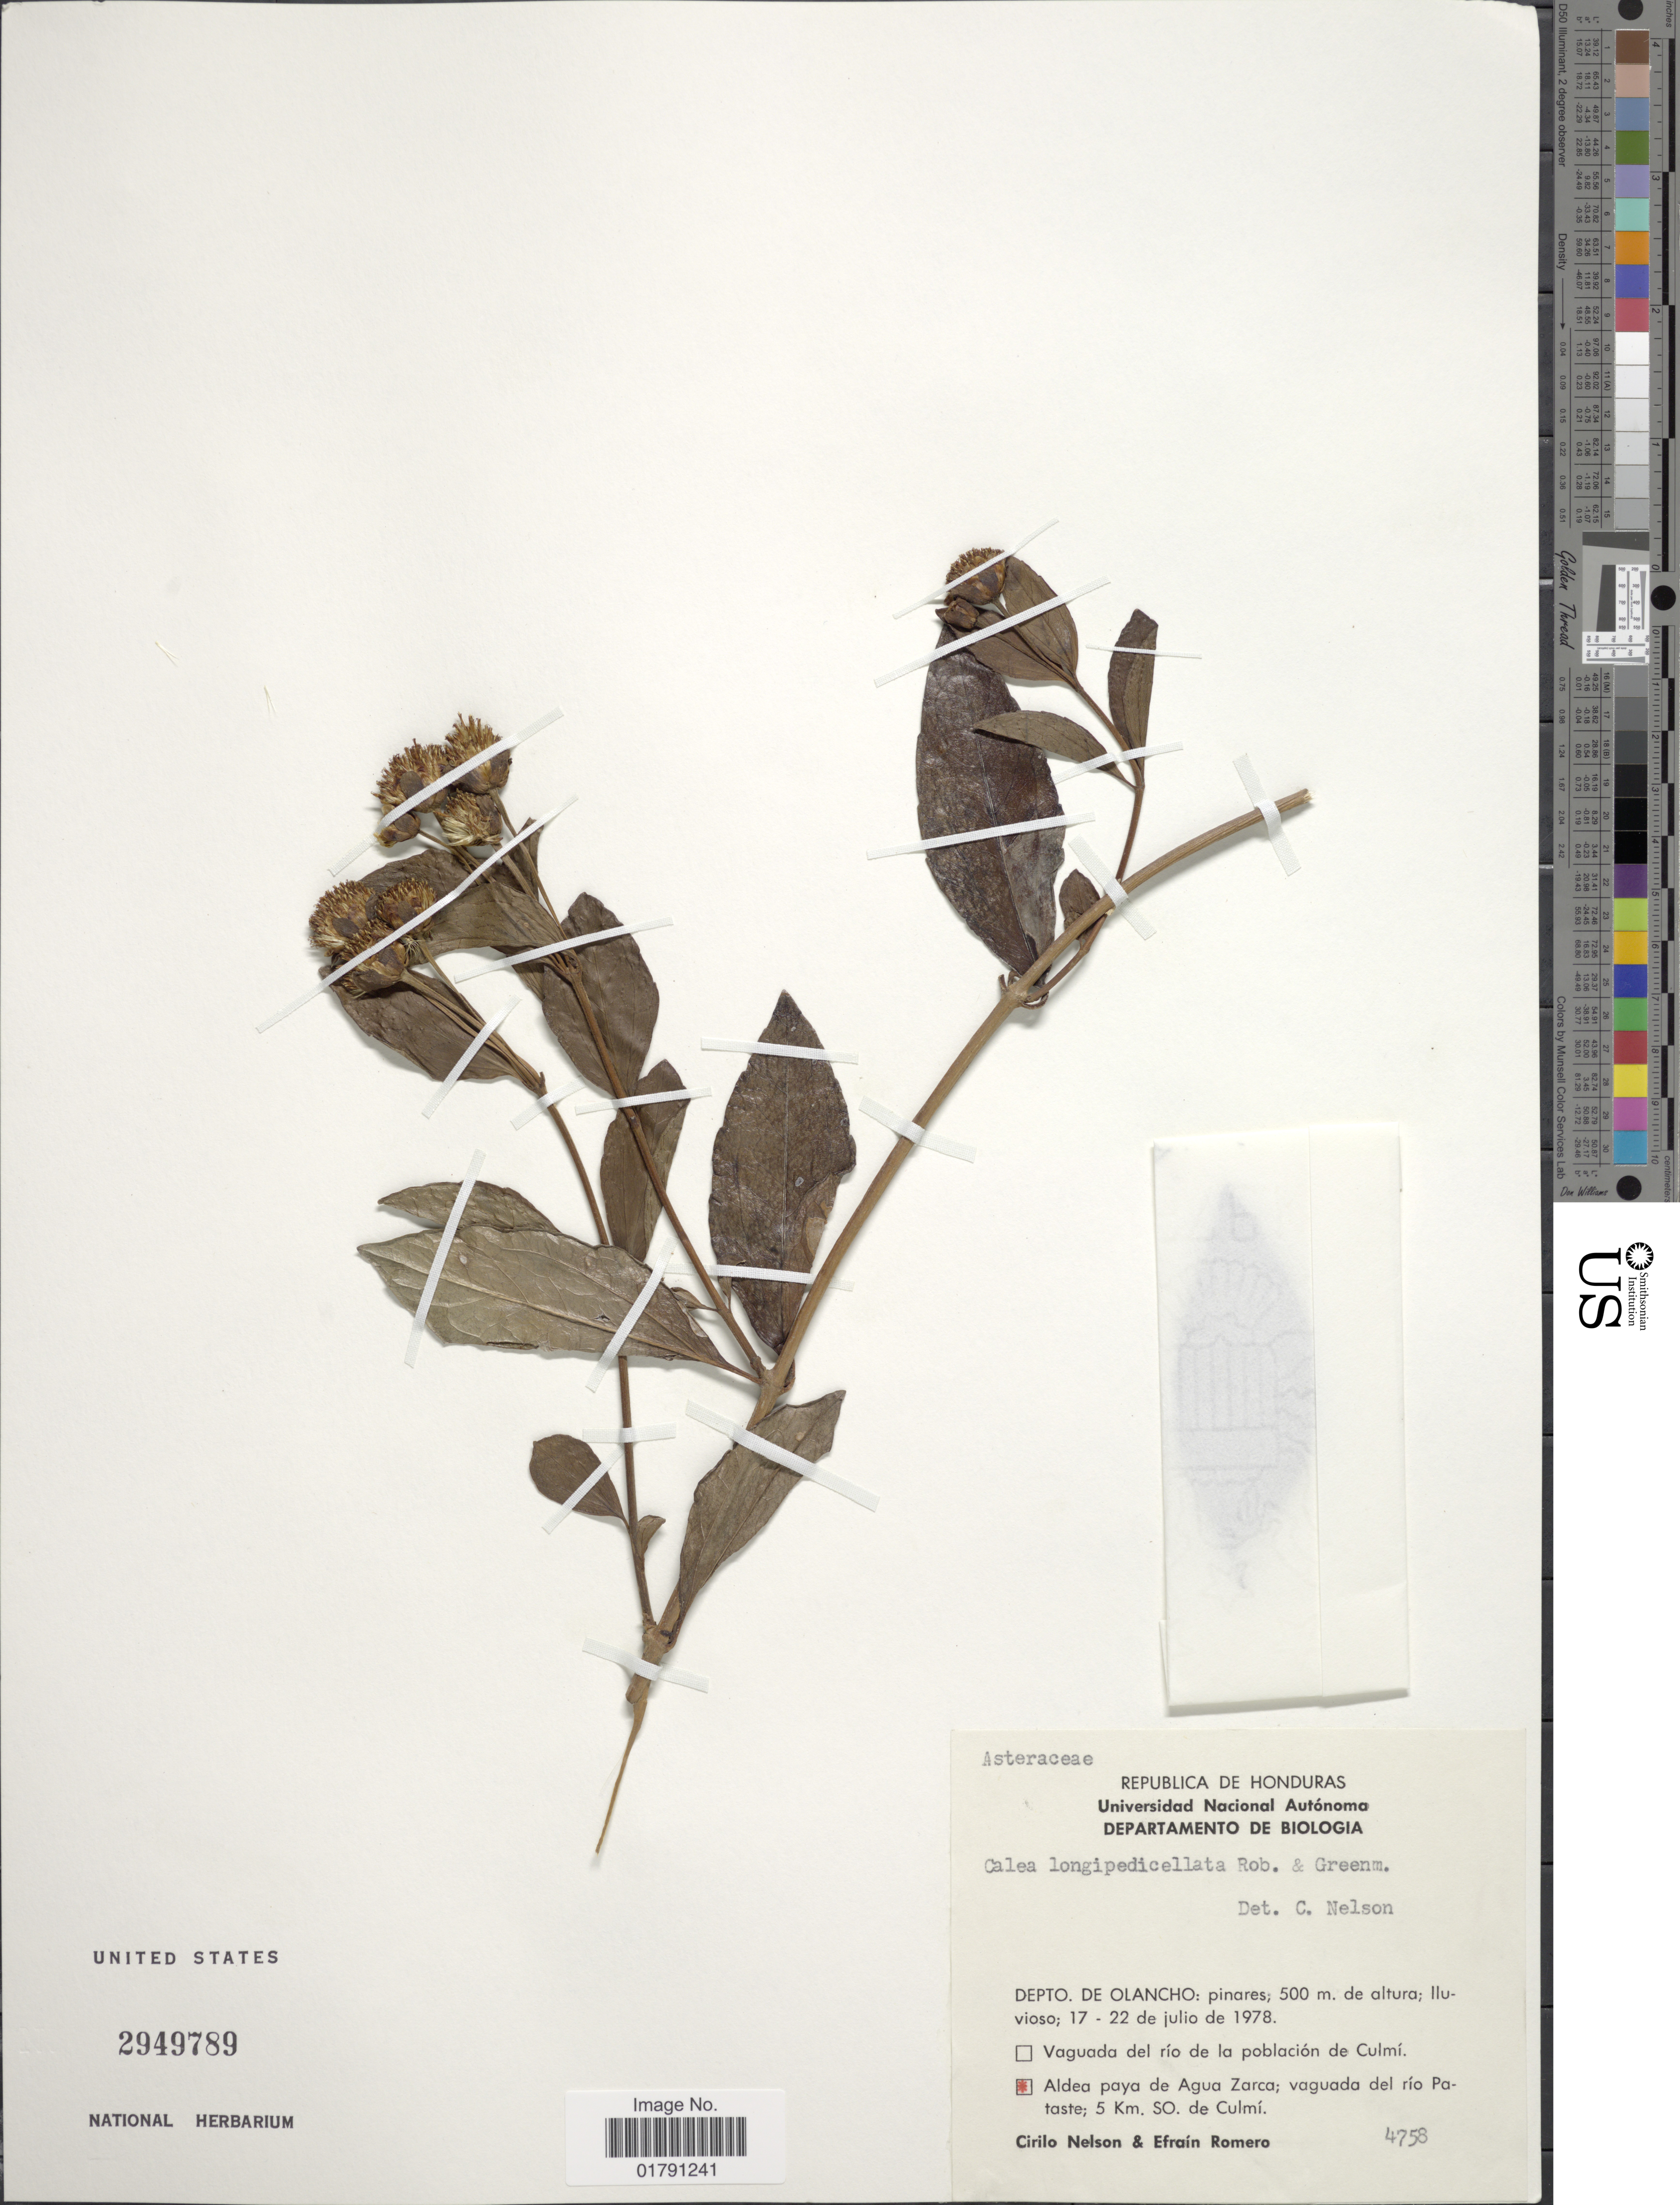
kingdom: Plantae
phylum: Tracheophyta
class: Magnoliopsida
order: Asterales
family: Asteraceae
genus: Calea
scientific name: Calea longipedicellata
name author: B.L. Rob. & Greenm.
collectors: C. H. Nelson & E. Romero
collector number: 4758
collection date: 1978-07-17/1978-07-22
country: Honduras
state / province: Olancho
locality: Republica de Honduras, Aldea paya de Agua Zarca, vaguada del rio Pataste, 5 km SO de Culmi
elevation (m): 500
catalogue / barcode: US 2949789